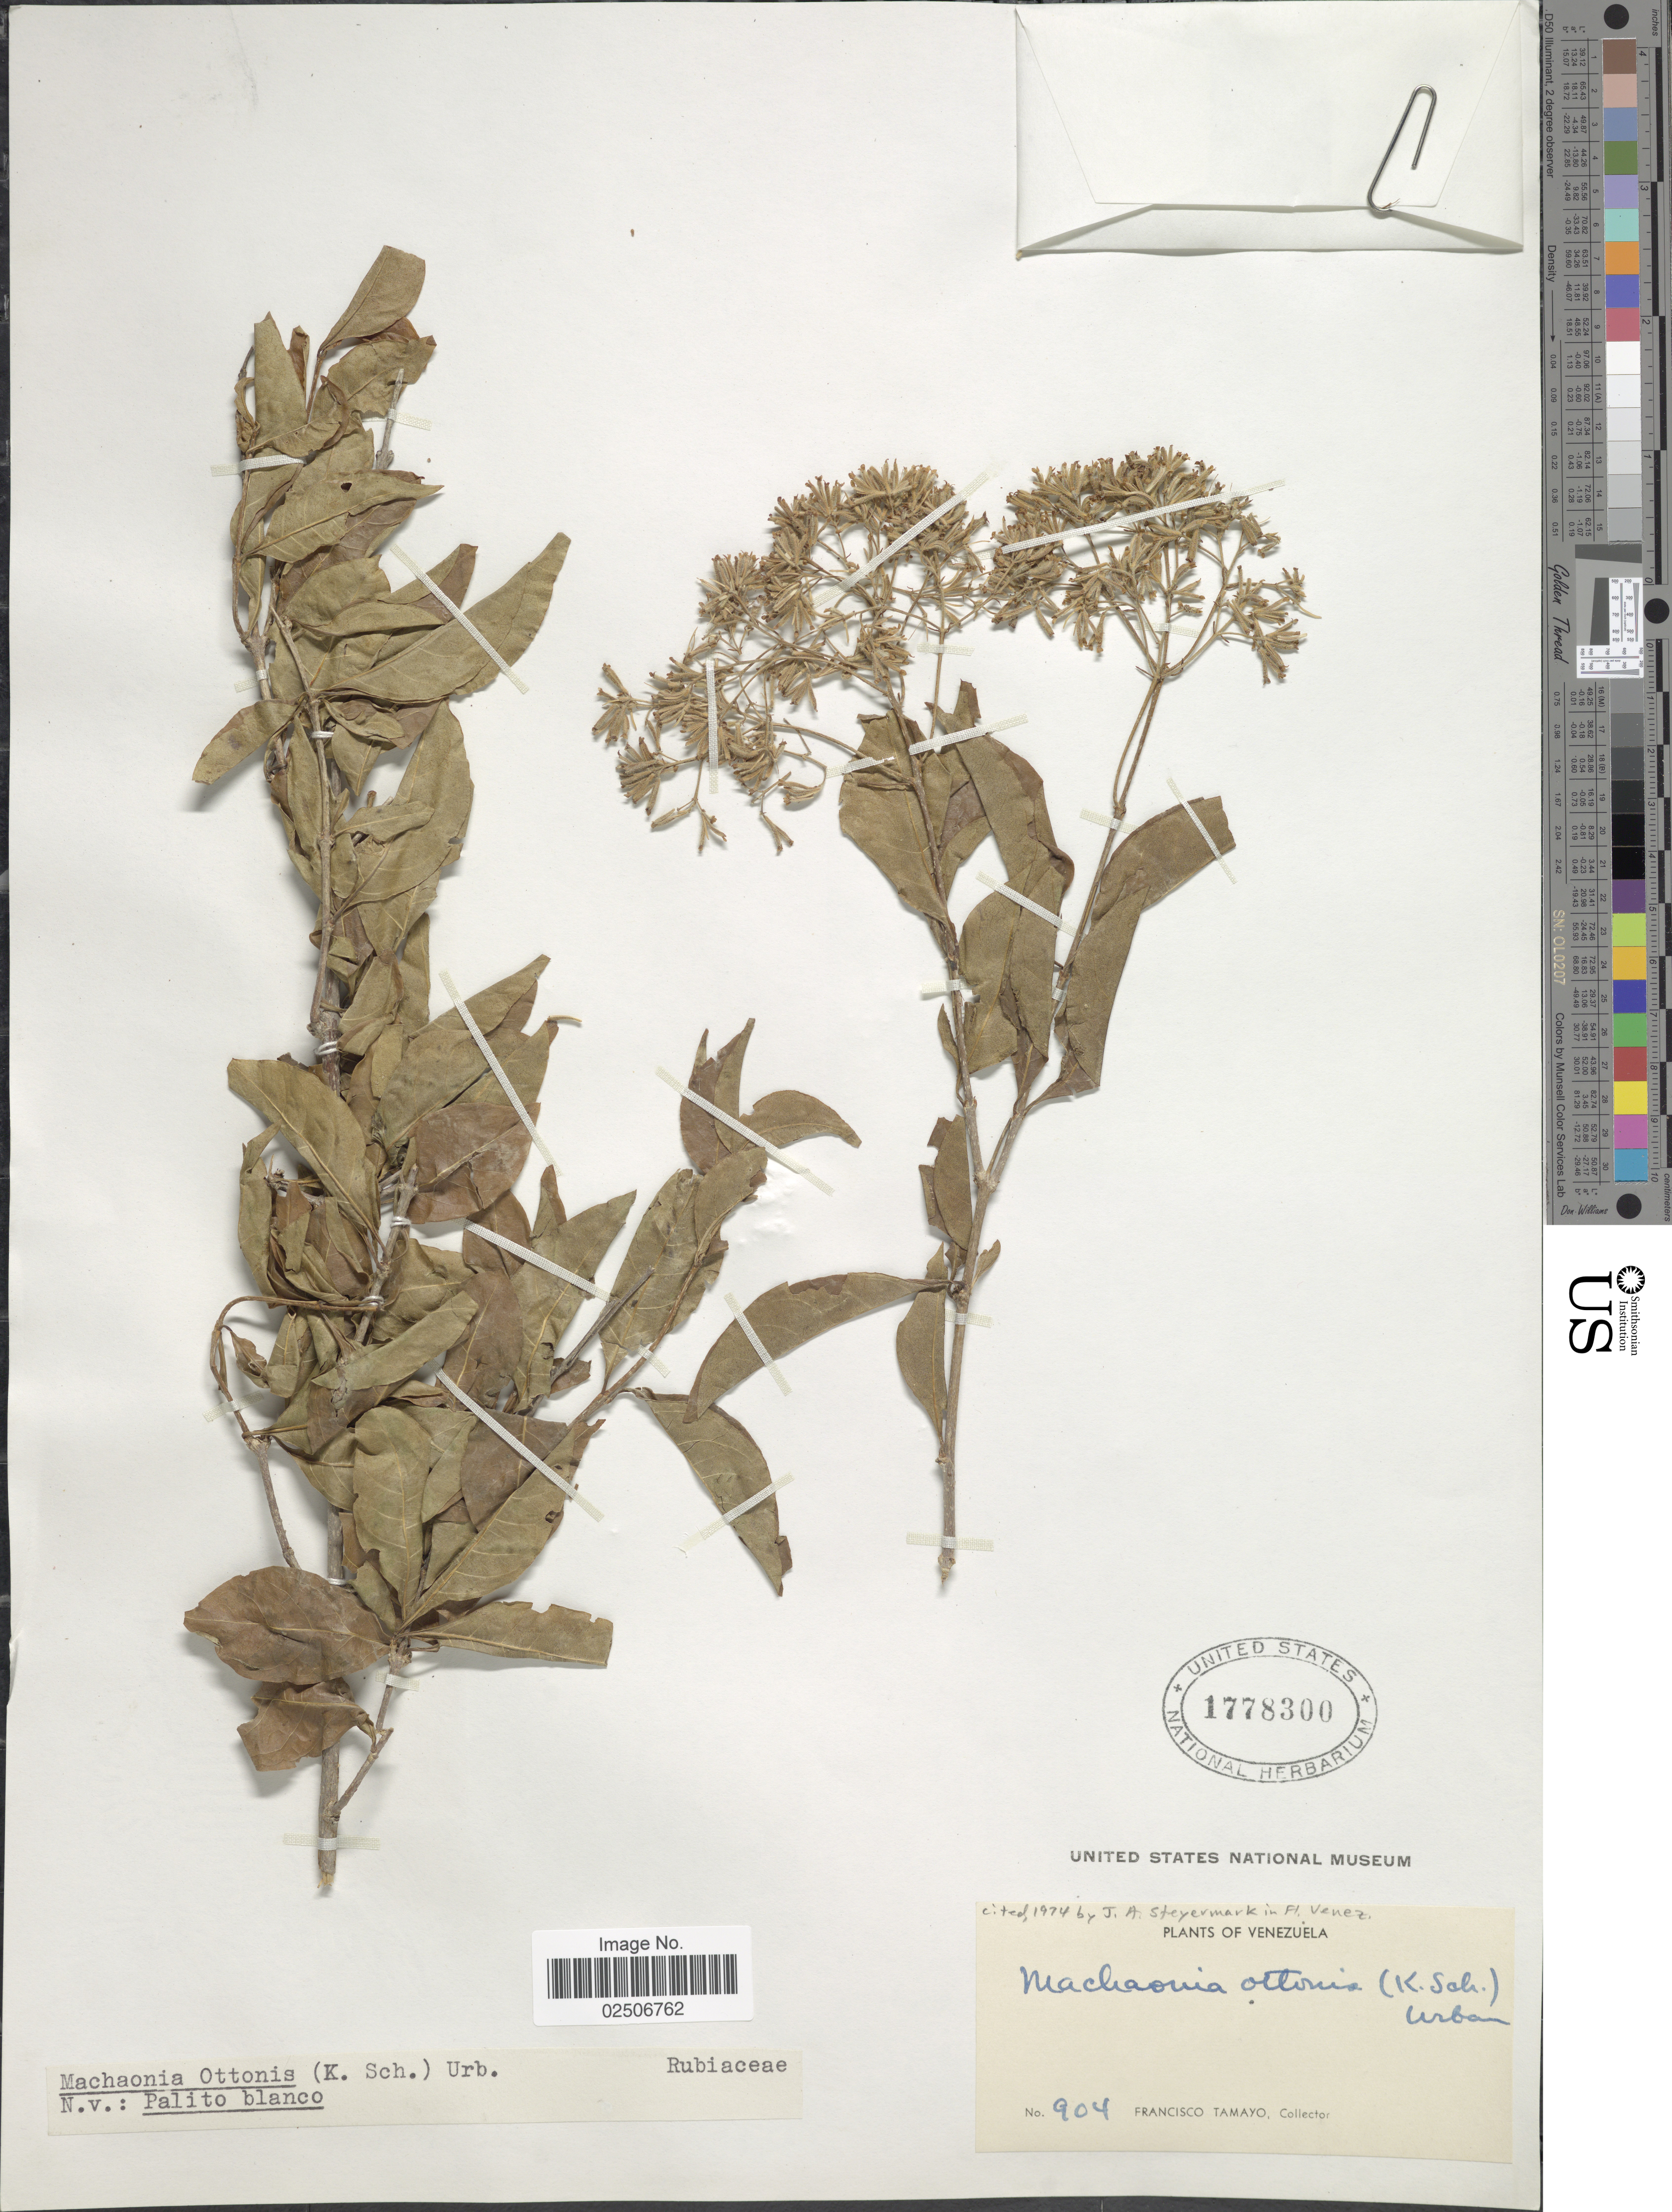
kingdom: Plantae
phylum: Tracheophyta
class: Magnoliopsida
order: Gentianales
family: Rubiaceae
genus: Machaonia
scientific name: Machaonia ottonis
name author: (K. Schum.) Urb.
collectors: F. Tamayo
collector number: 904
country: Venezuela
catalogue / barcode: US 1778300